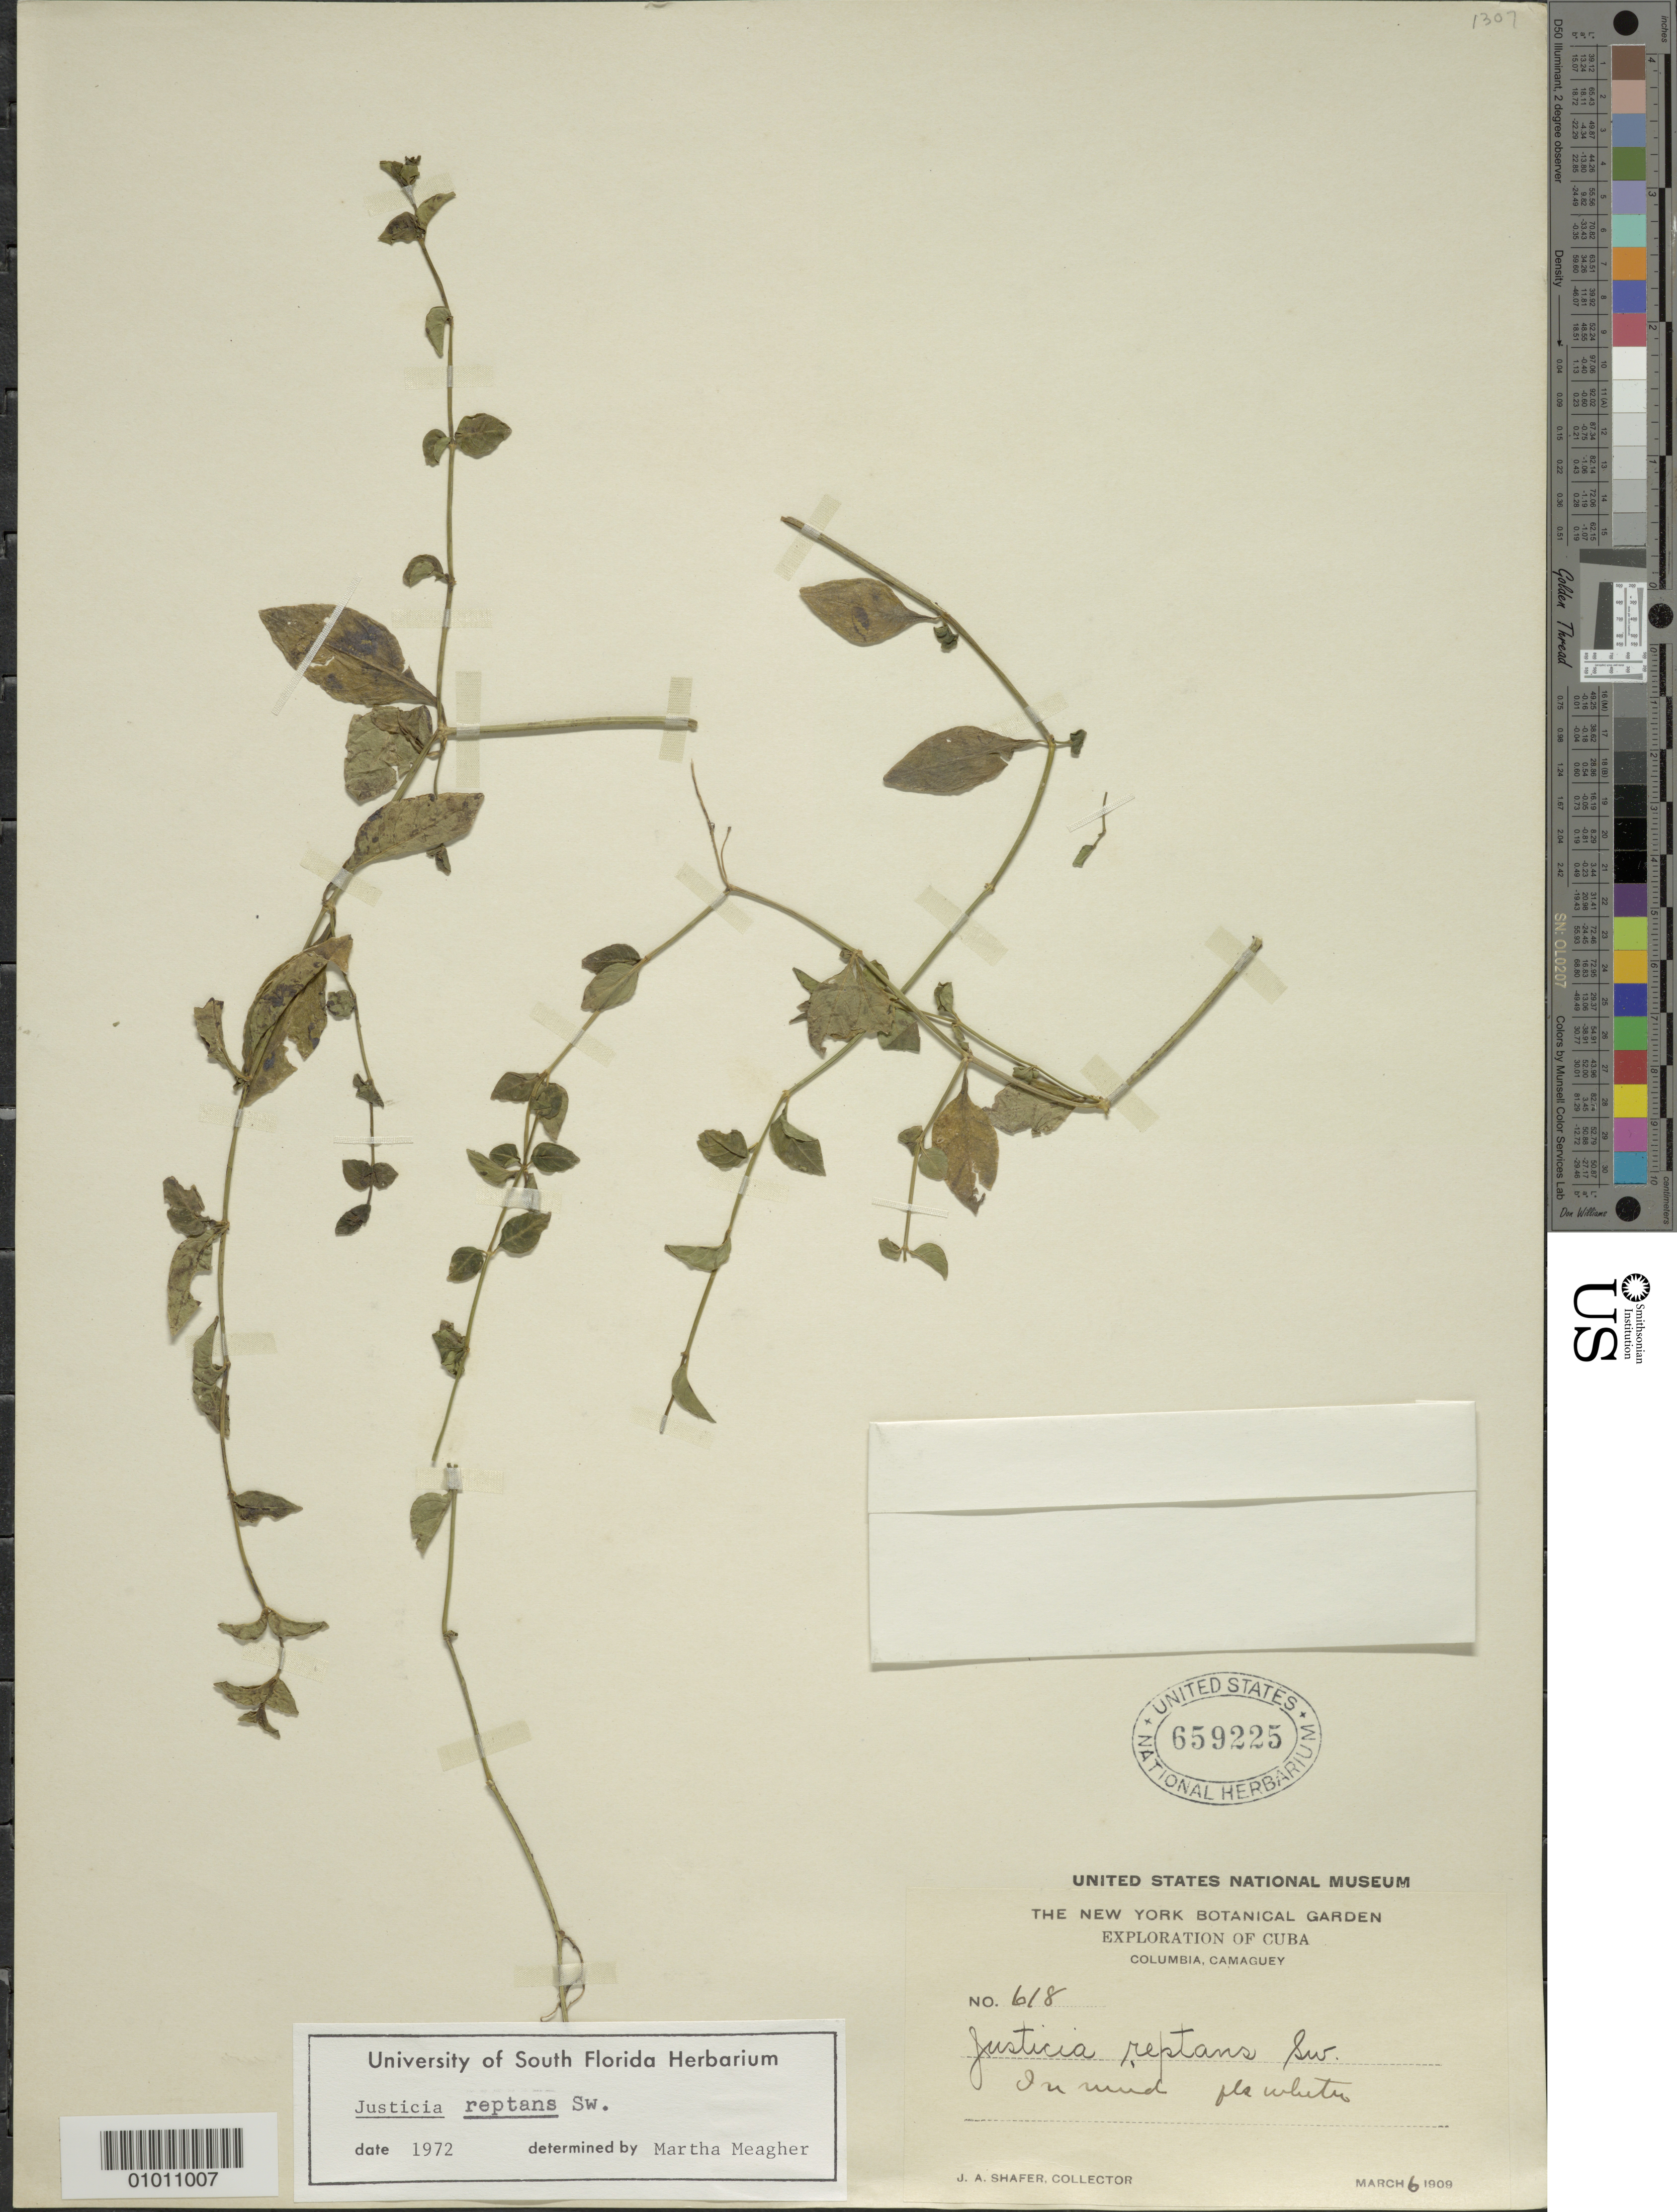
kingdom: Plantae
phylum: Tracheophyta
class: Magnoliopsida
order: Lamiales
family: Acanthaceae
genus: Justicia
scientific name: Justicia reptans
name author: Sw.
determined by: Meagher, M.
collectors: J. A. Shafer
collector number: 618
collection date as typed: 06 Mar 1909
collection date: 1909-03-06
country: Cuba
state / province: Camagüey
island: Cuba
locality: Columbia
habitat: In mud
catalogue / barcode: US 659225